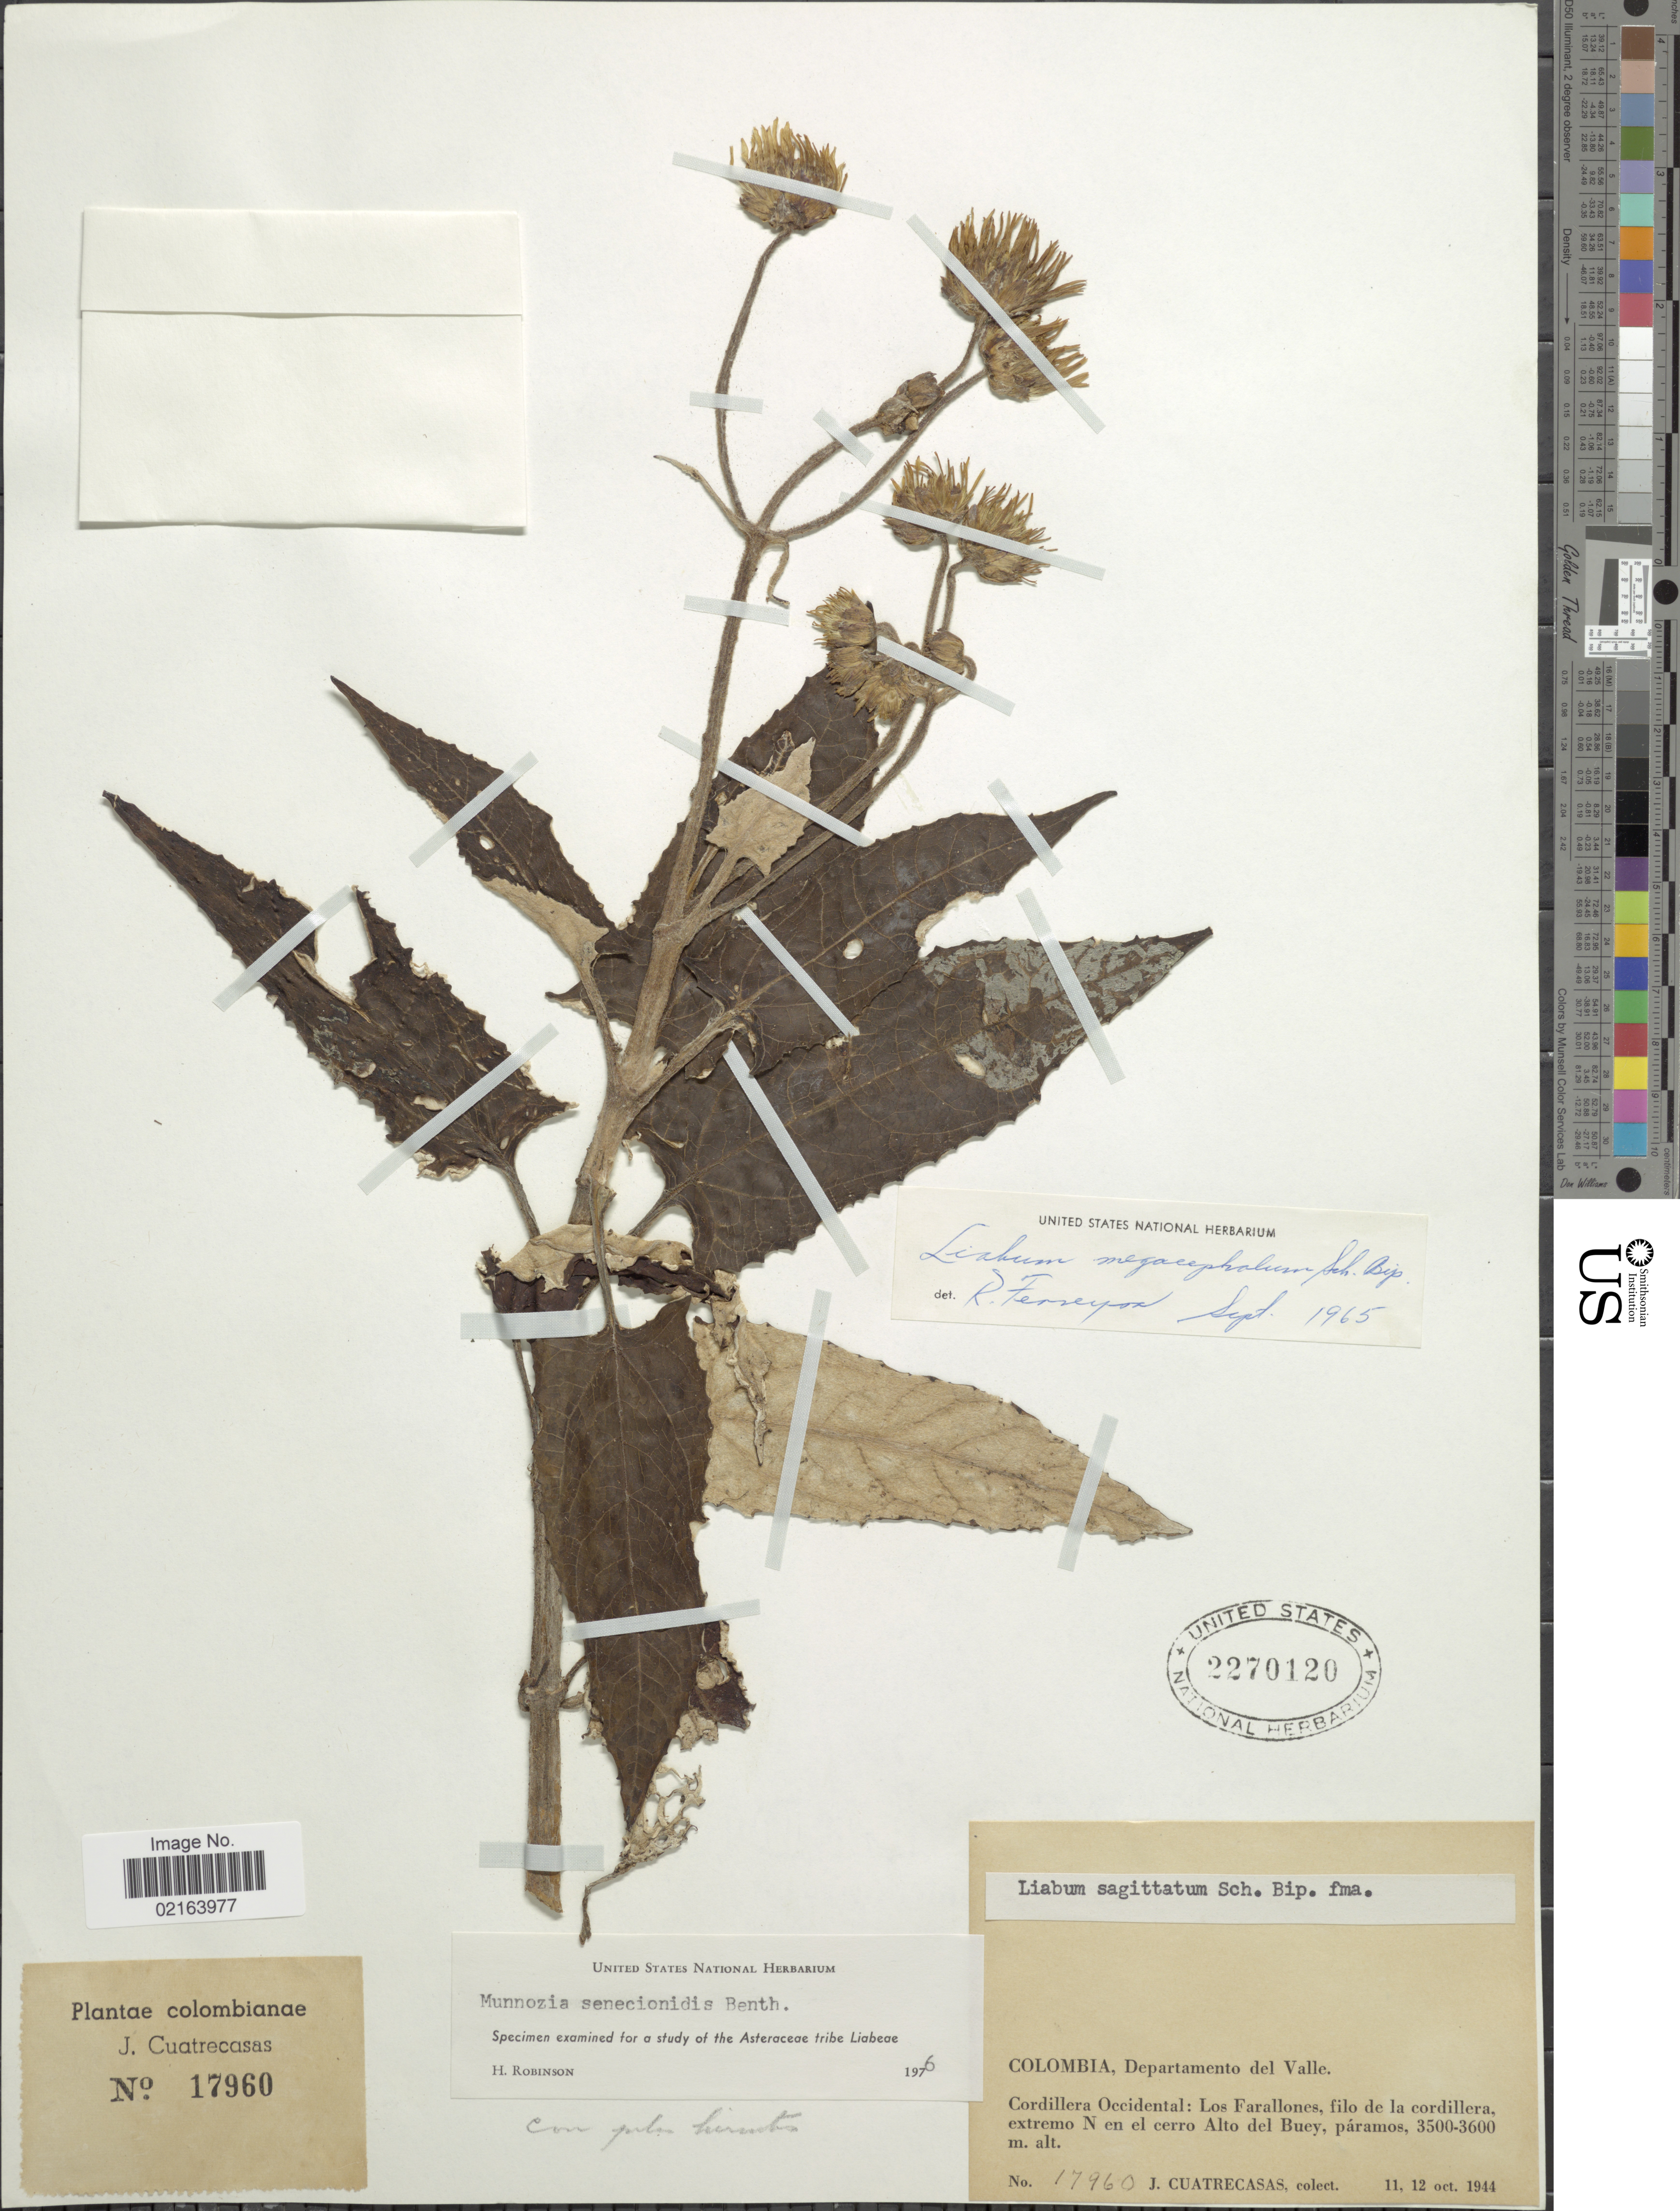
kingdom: Plantae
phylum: Tracheophyta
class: Magnoliopsida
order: Asterales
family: Asteraceae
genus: Munnozia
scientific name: Munnozia senecionidis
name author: Benth.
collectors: J. Cuatrecasas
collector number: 17960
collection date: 1944-10-11/1944-10-12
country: Colombia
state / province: Valle del Cauca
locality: Departamento del Valle, Cordillera Occidental: Los Farallones, filo de la cordillera, extremo N en el cerro Alto del Buey, paramos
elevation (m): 3500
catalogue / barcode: US 2270120